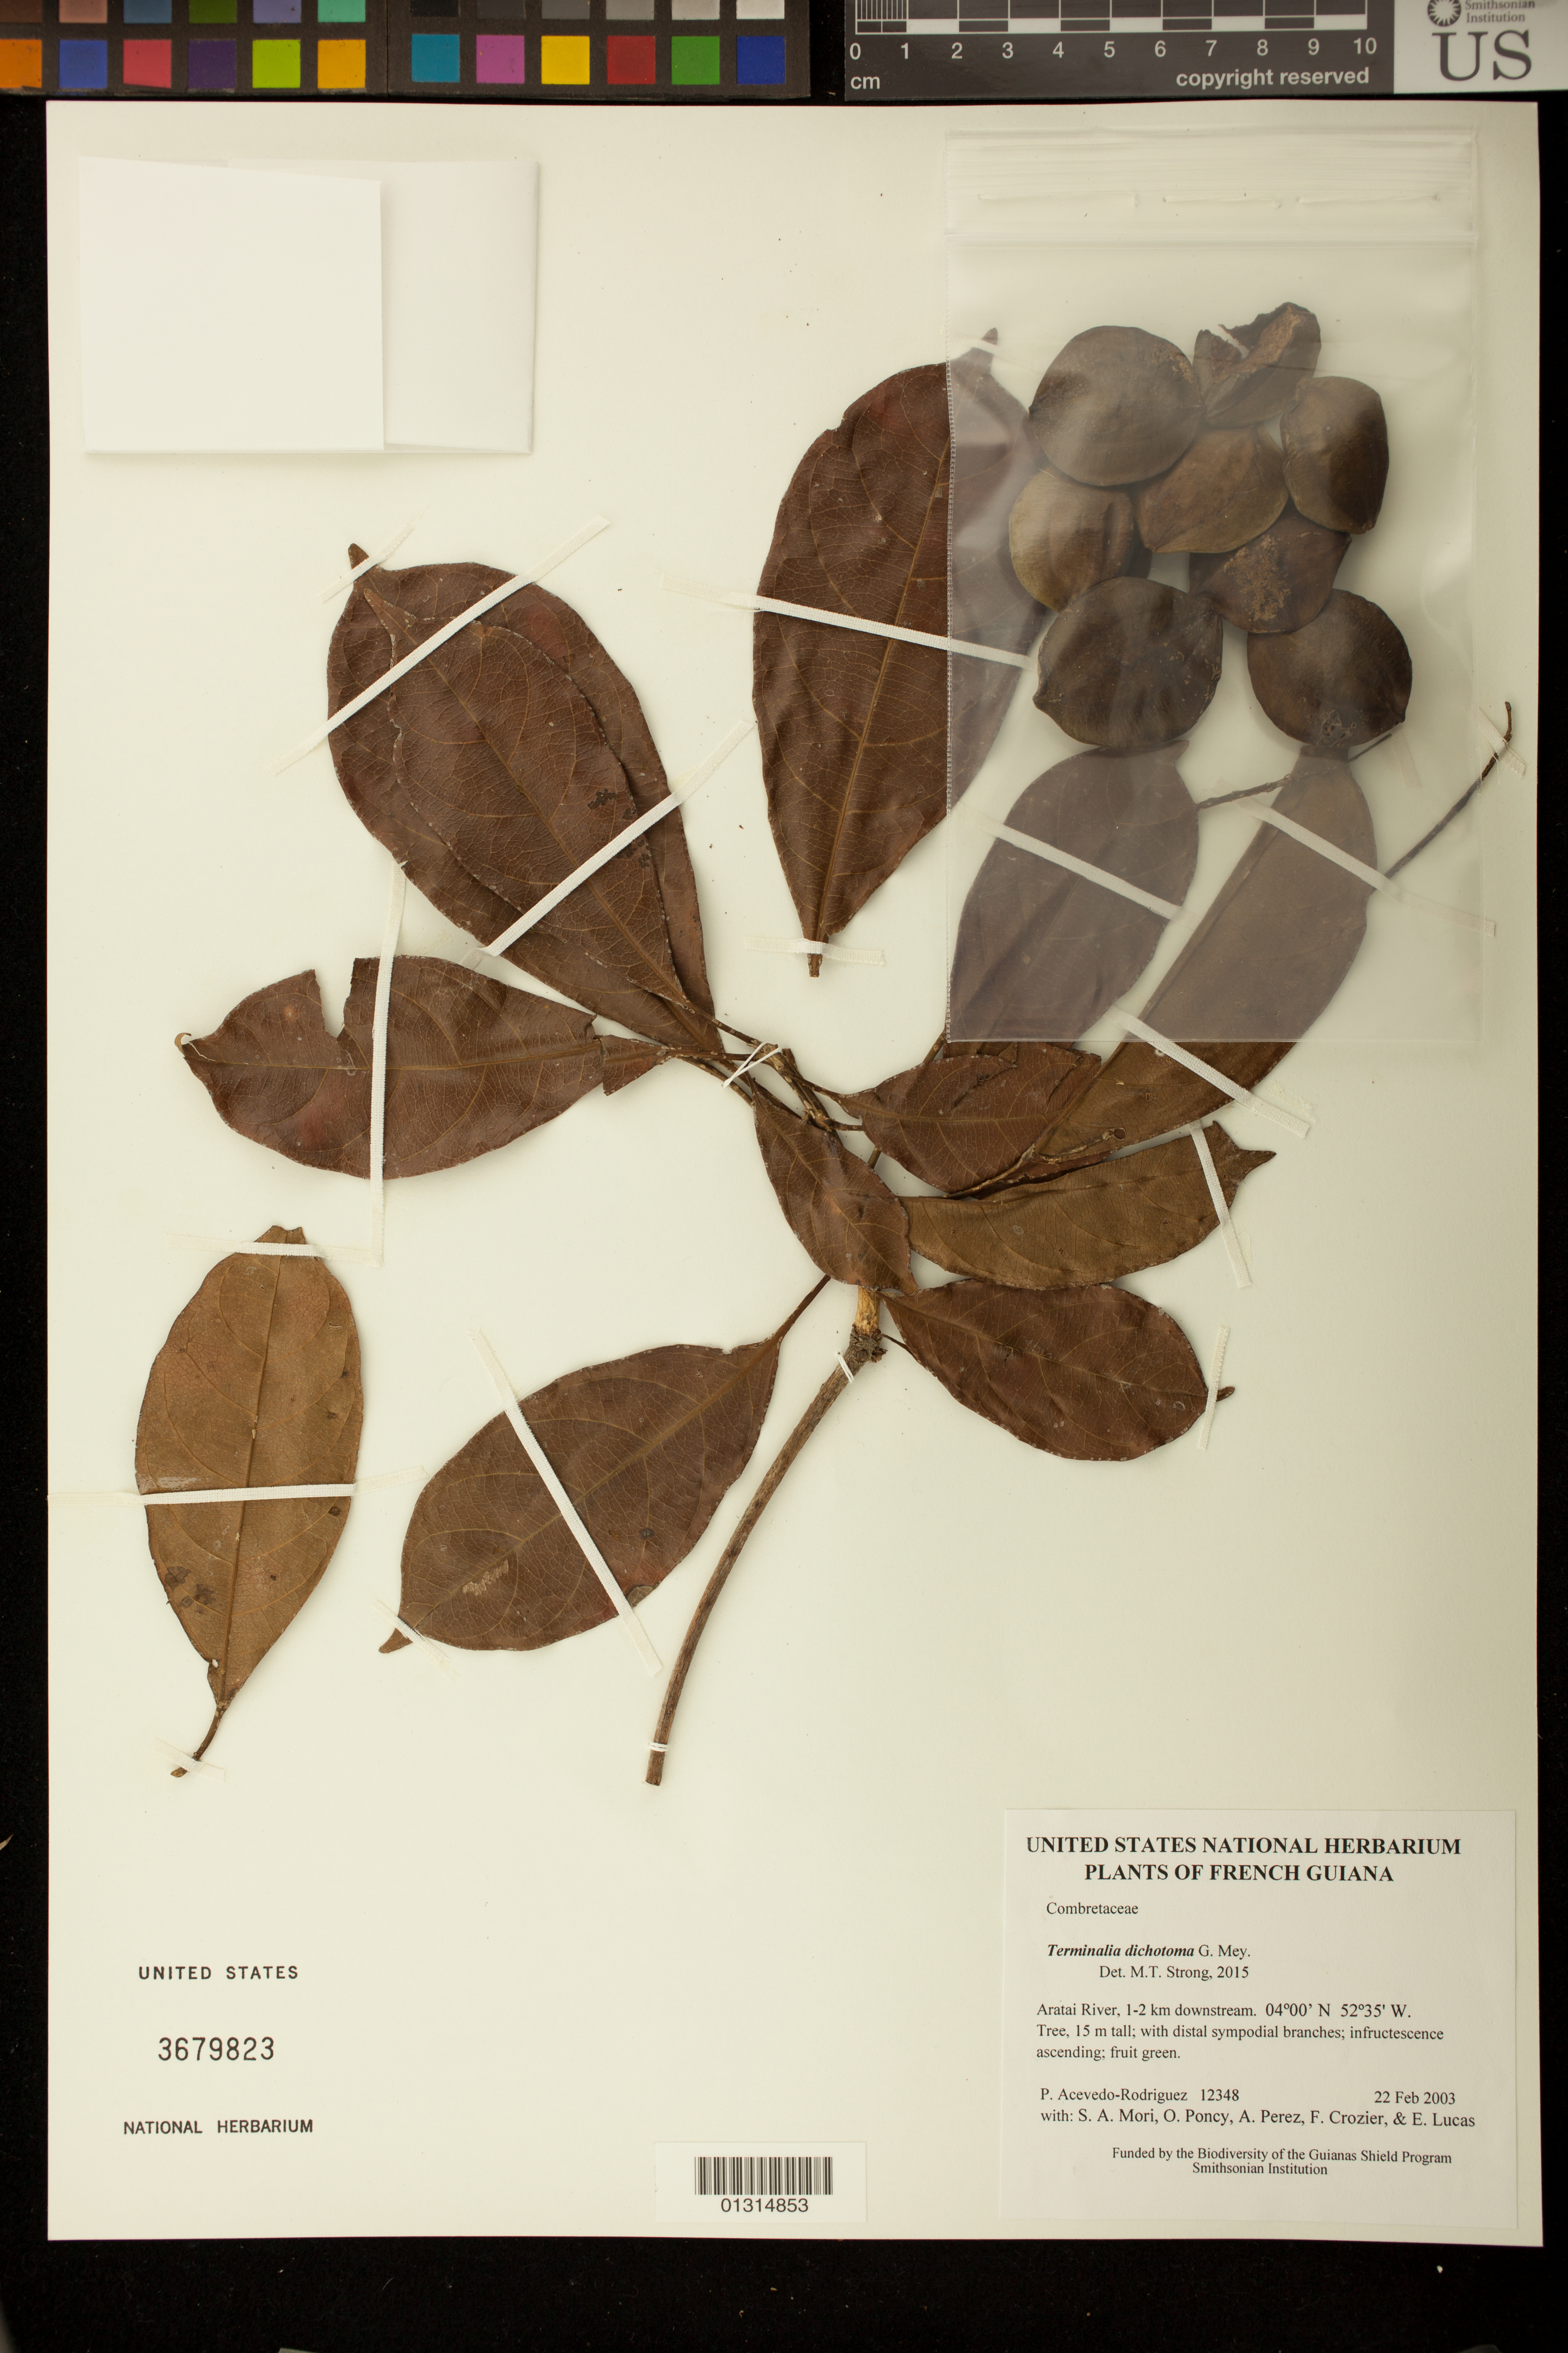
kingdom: Plantae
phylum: Tracheophyta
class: Magnoliopsida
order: Myrtales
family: Combretaceae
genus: Terminalia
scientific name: Terminalia dichotoma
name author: G. Mey.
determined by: Strong, M. T., (US), Smithsonian Institution - National Museum of Natural History (UNITED STATES)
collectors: P. Acevedo-Rodr., S. Mori, O. Poncy, A. Pérez, F. Crozier & E. Lucas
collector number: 12348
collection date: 2003-02-22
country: French Guiana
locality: Aratai River, 1-2 km downstream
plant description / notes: US, NY, K, MO, P, B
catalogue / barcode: US 3679823